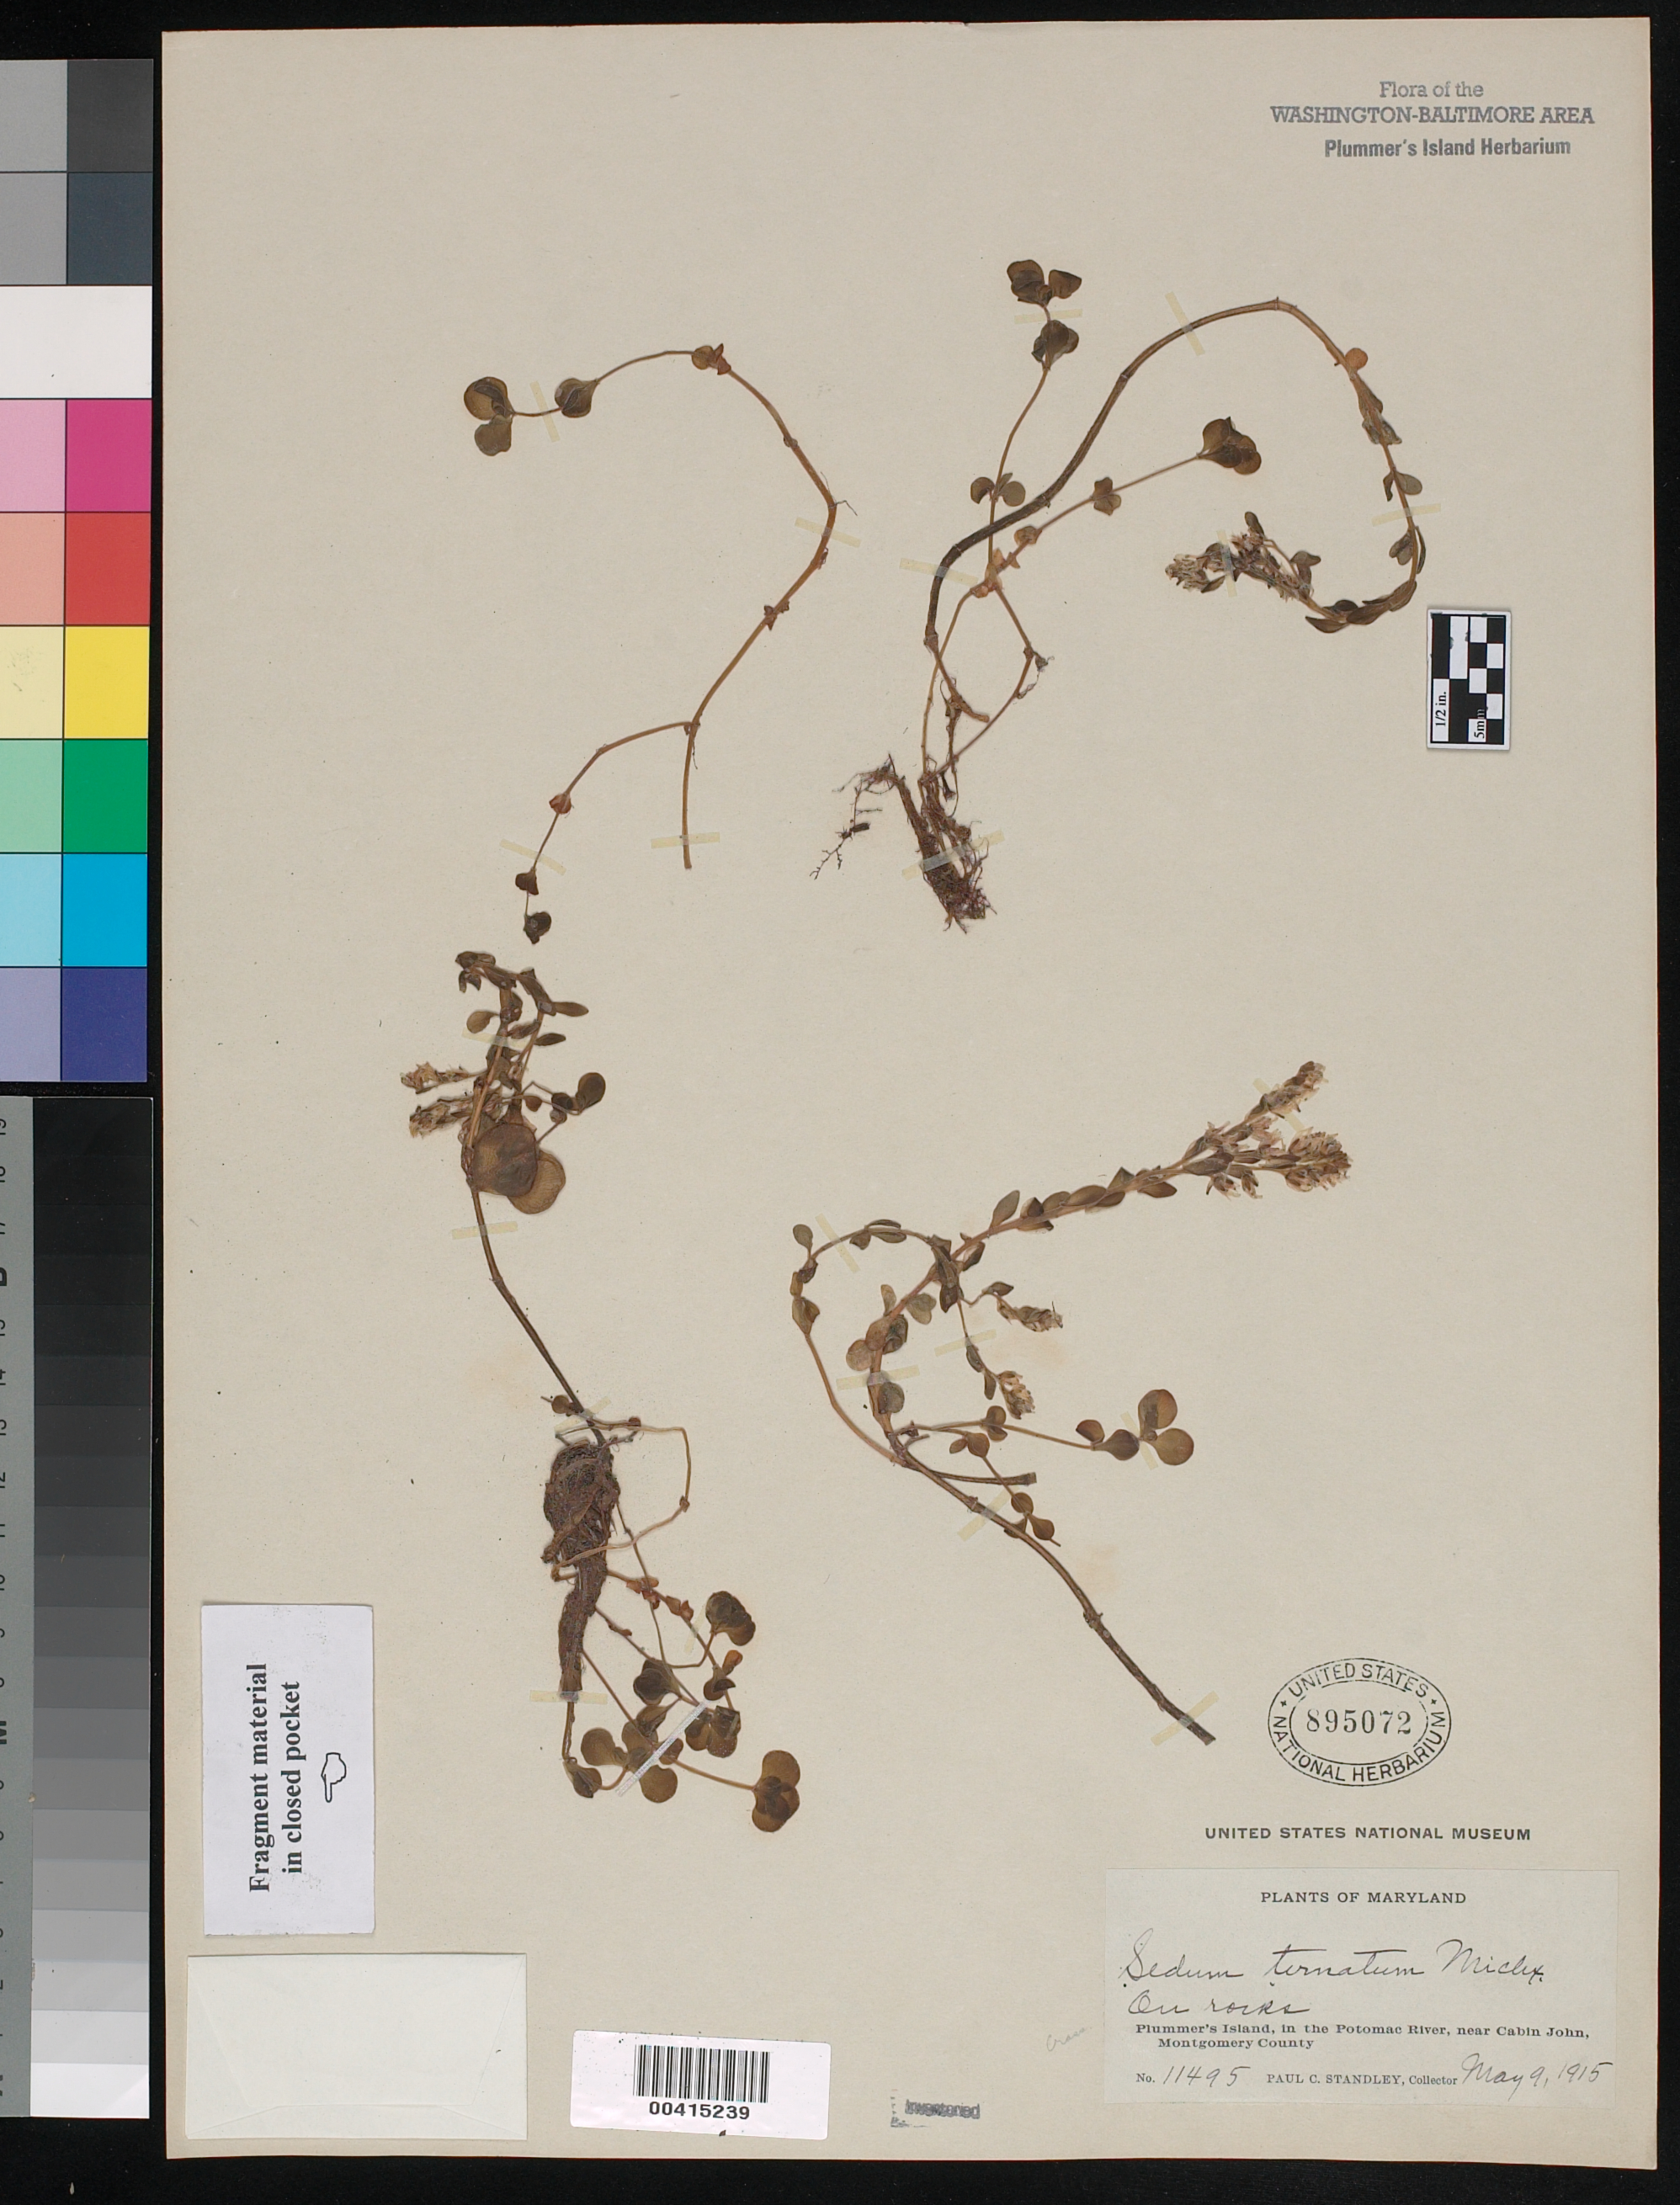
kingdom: Plantae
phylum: Tracheophyta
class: Magnoliopsida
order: Saxifragales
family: Crassulaceae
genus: Sedum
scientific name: Sedum ternatum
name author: Michx.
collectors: P. C. Standley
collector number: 11495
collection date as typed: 09 May 1915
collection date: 1915-05-09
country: United States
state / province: Maryland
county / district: Montgomery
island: Plummers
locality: Plummer's Island C. & O. Canal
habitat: On rocks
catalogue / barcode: US 895072